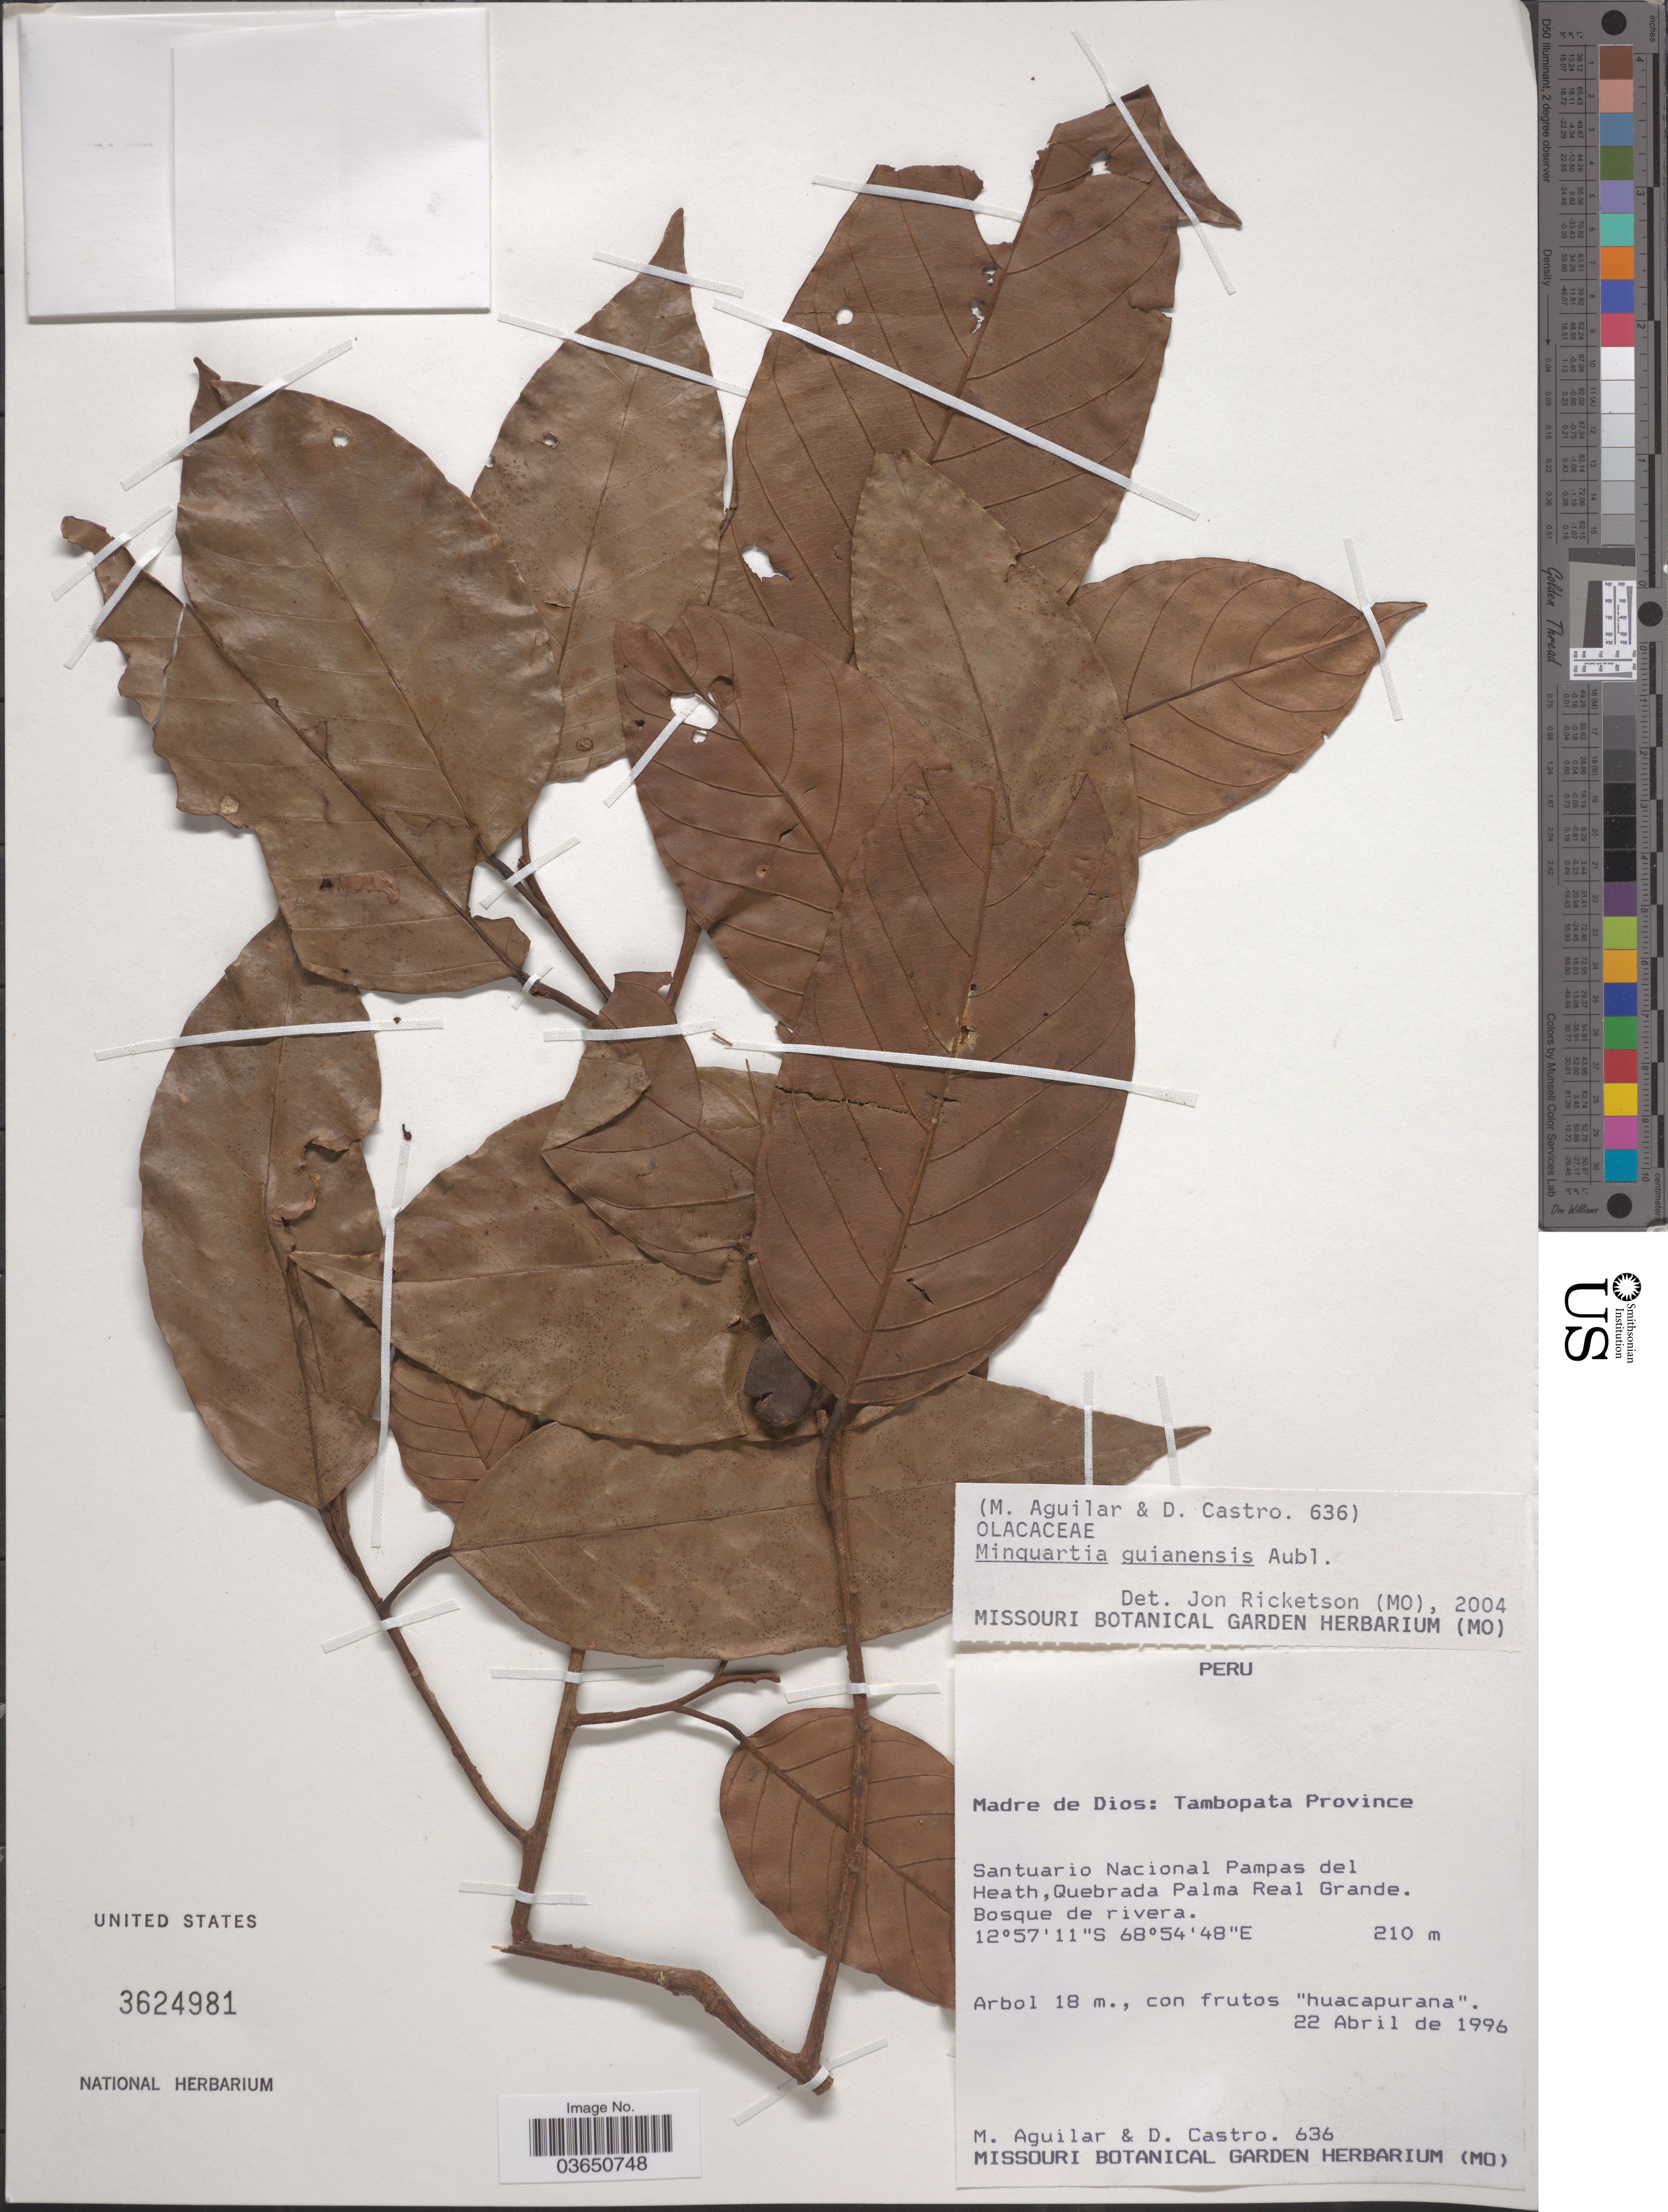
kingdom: Plantae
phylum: Tracheophyta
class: Magnoliopsida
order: Santalales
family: Coulaceae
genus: Minquartia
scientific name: Minquartia guianensis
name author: Aubl.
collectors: M. Aguilar & D. Castro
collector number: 636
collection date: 1996-04-22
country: Peru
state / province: Madre de Dios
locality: Tambopata Province. Santuario Nacional Pampas del Heath, Quebrada Palma Real Grande.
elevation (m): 210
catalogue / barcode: US 3624981